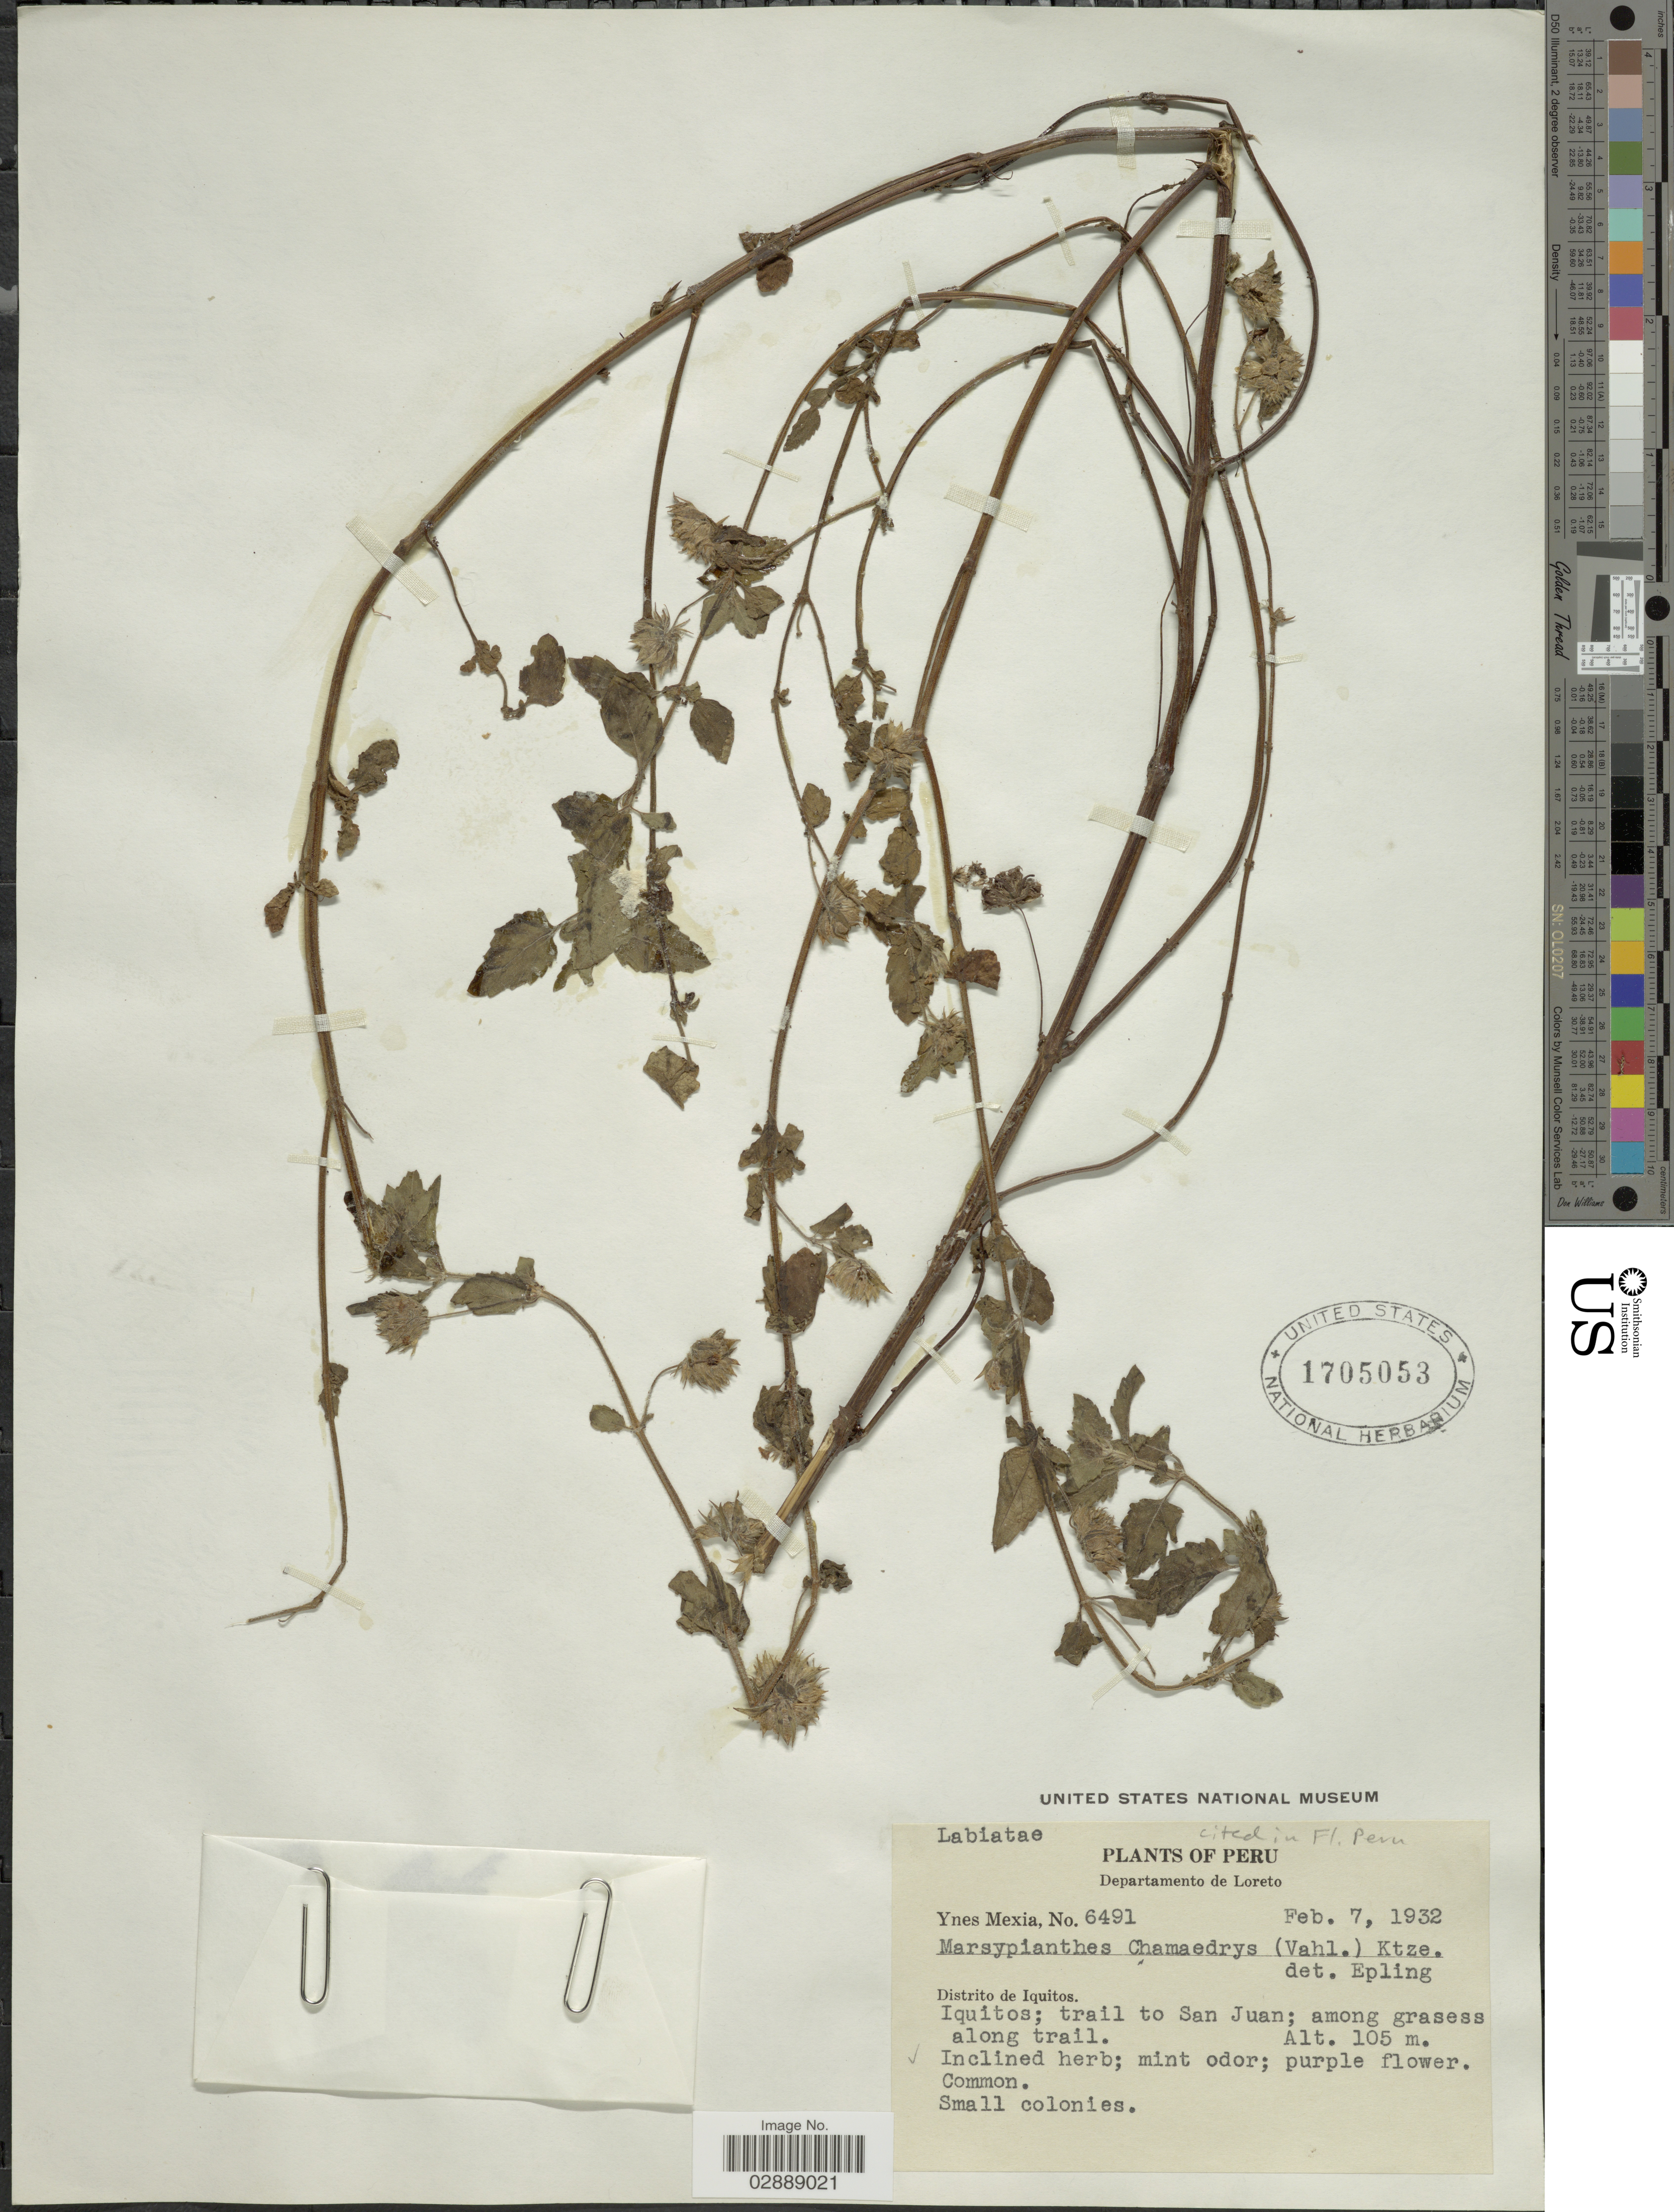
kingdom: Plantae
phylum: Tracheophyta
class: Magnoliopsida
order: Lamiales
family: Lamiaceae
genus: Marsypianthes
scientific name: Marsypianthes chamaedrys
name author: (Vahl) Kuntze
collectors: Y. Mexia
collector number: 6491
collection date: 1932-02-07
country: Peru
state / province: Loreto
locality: Departamento de Loreto. Distrito de Iquitos. Iquitos; trail to San Juan.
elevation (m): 105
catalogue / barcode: US 1705053